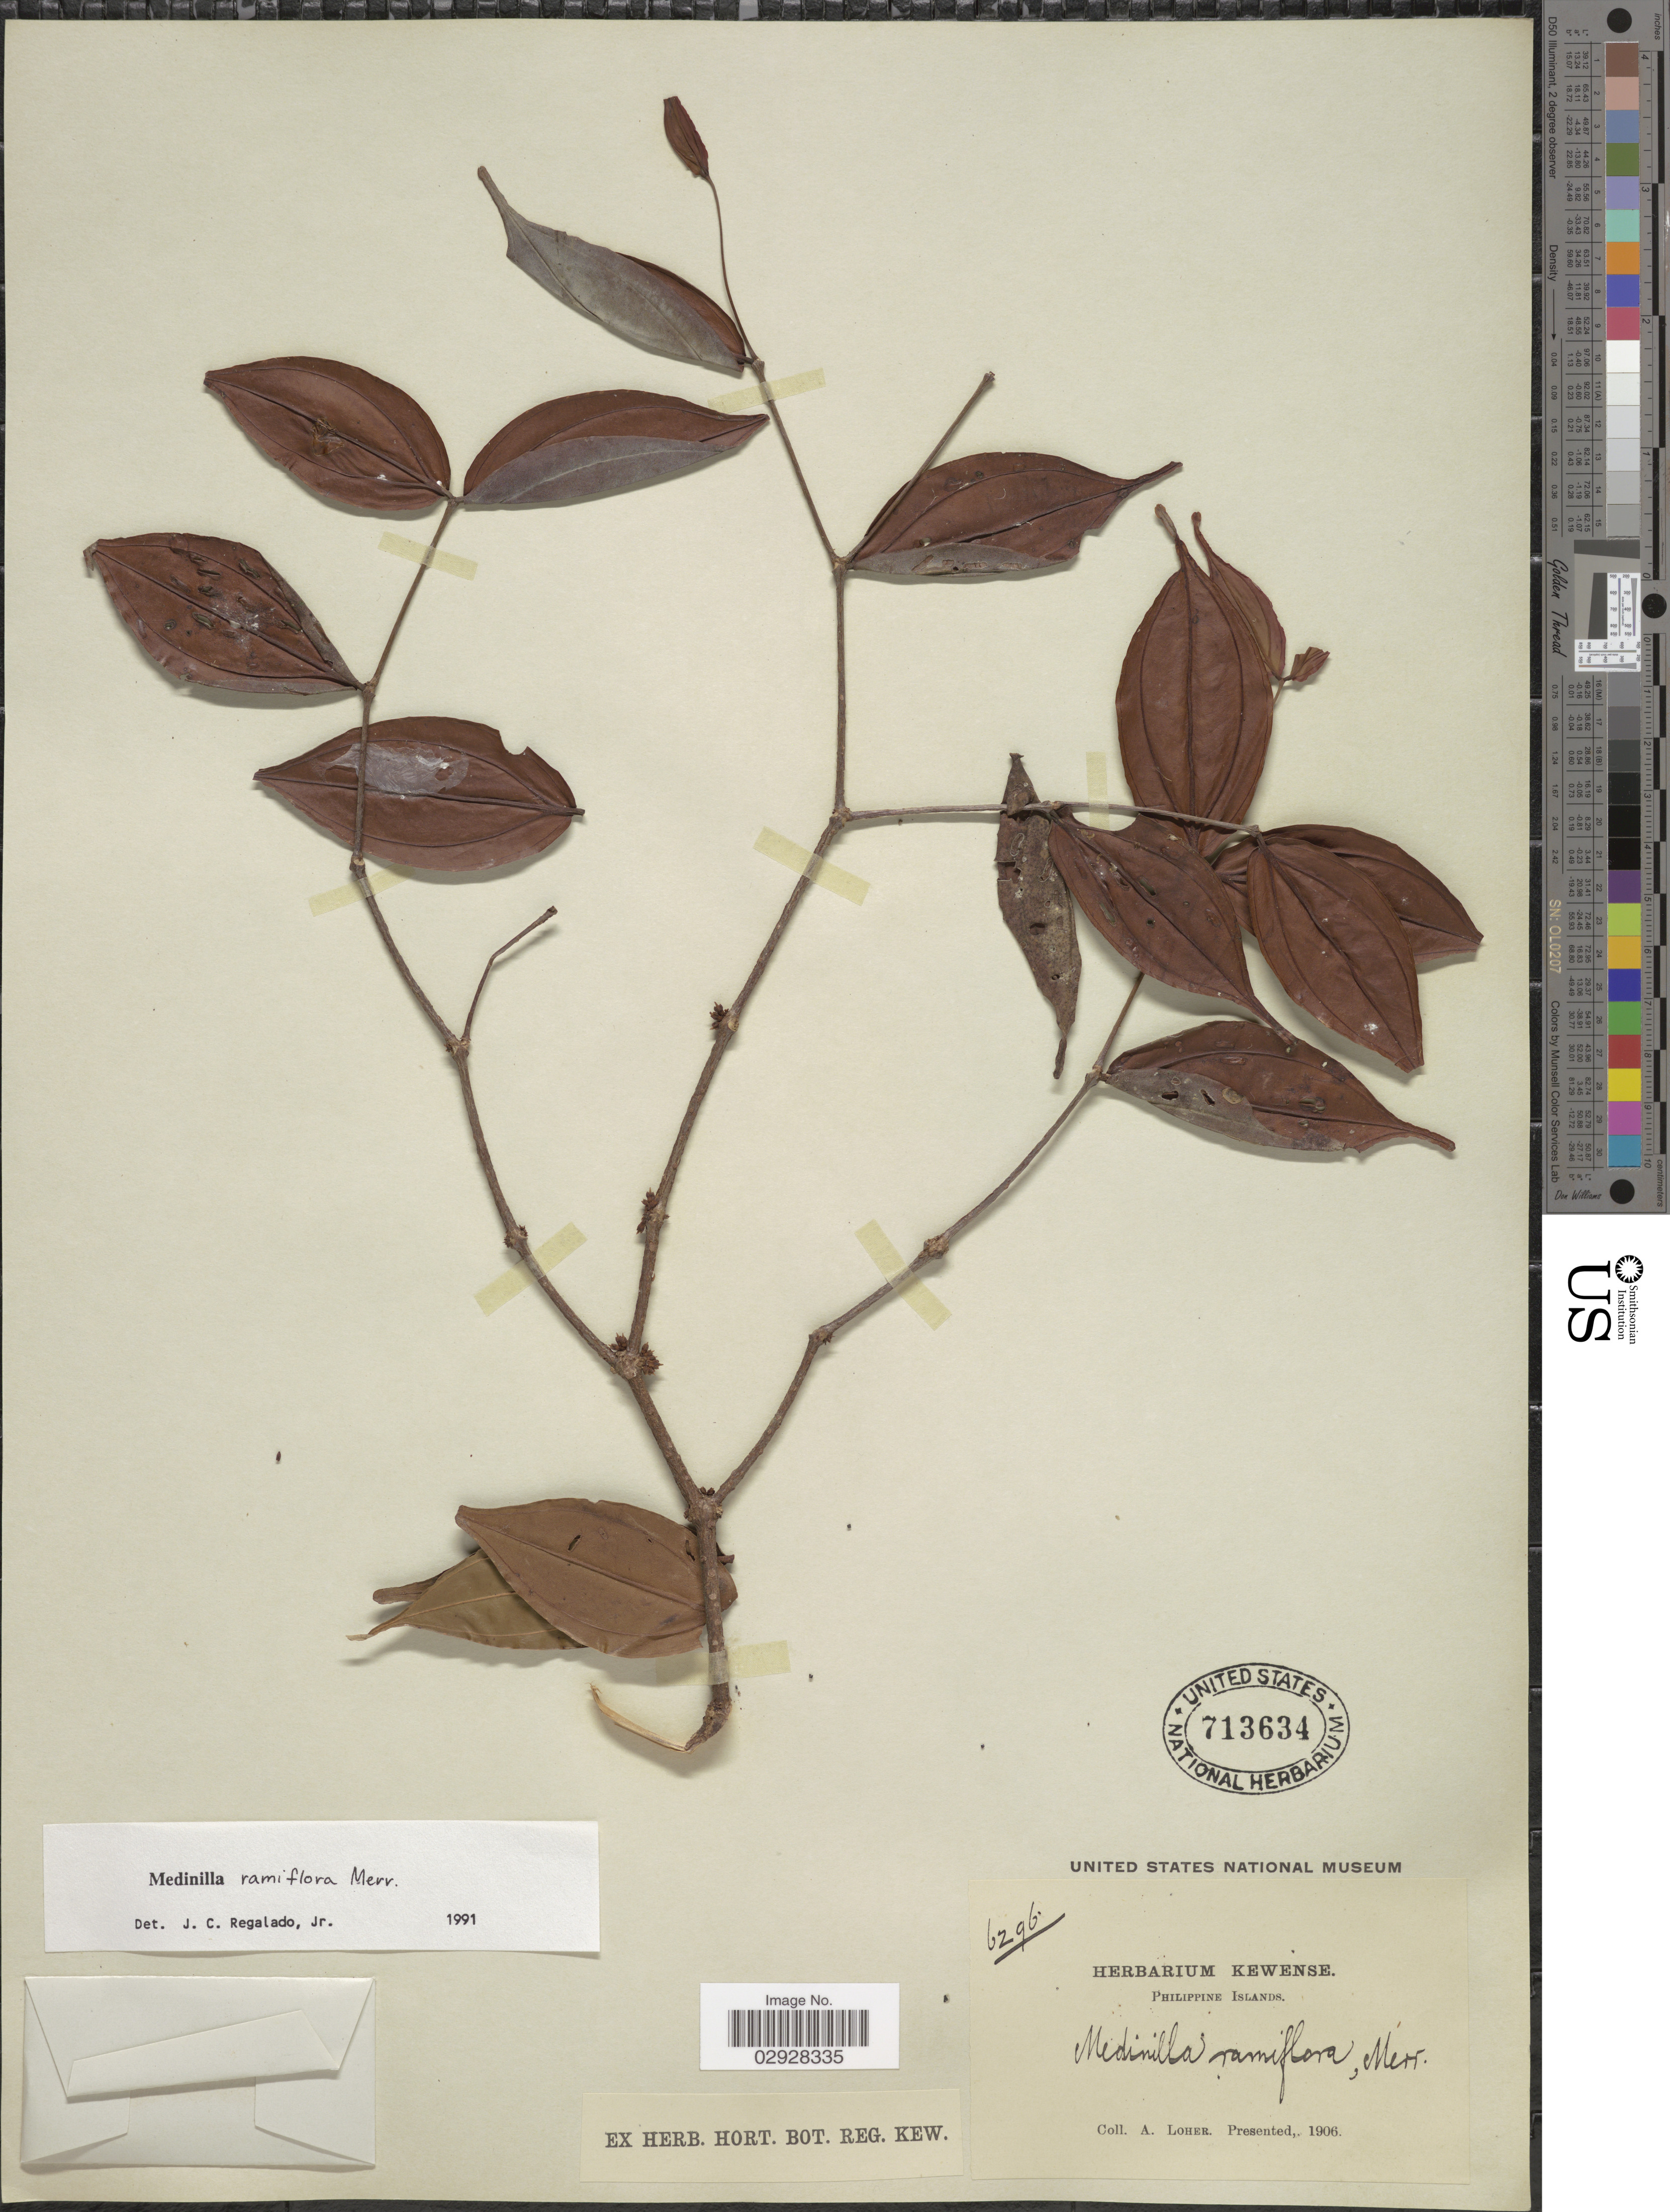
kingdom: Plantae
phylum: Tracheophyta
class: Magnoliopsida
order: Myrtales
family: Melastomataceae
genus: Medinilla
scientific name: Medinilla ramiflora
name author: Merr.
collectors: A. Loher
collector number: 6296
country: Philippines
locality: Philippine Islands.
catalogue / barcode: US 713634